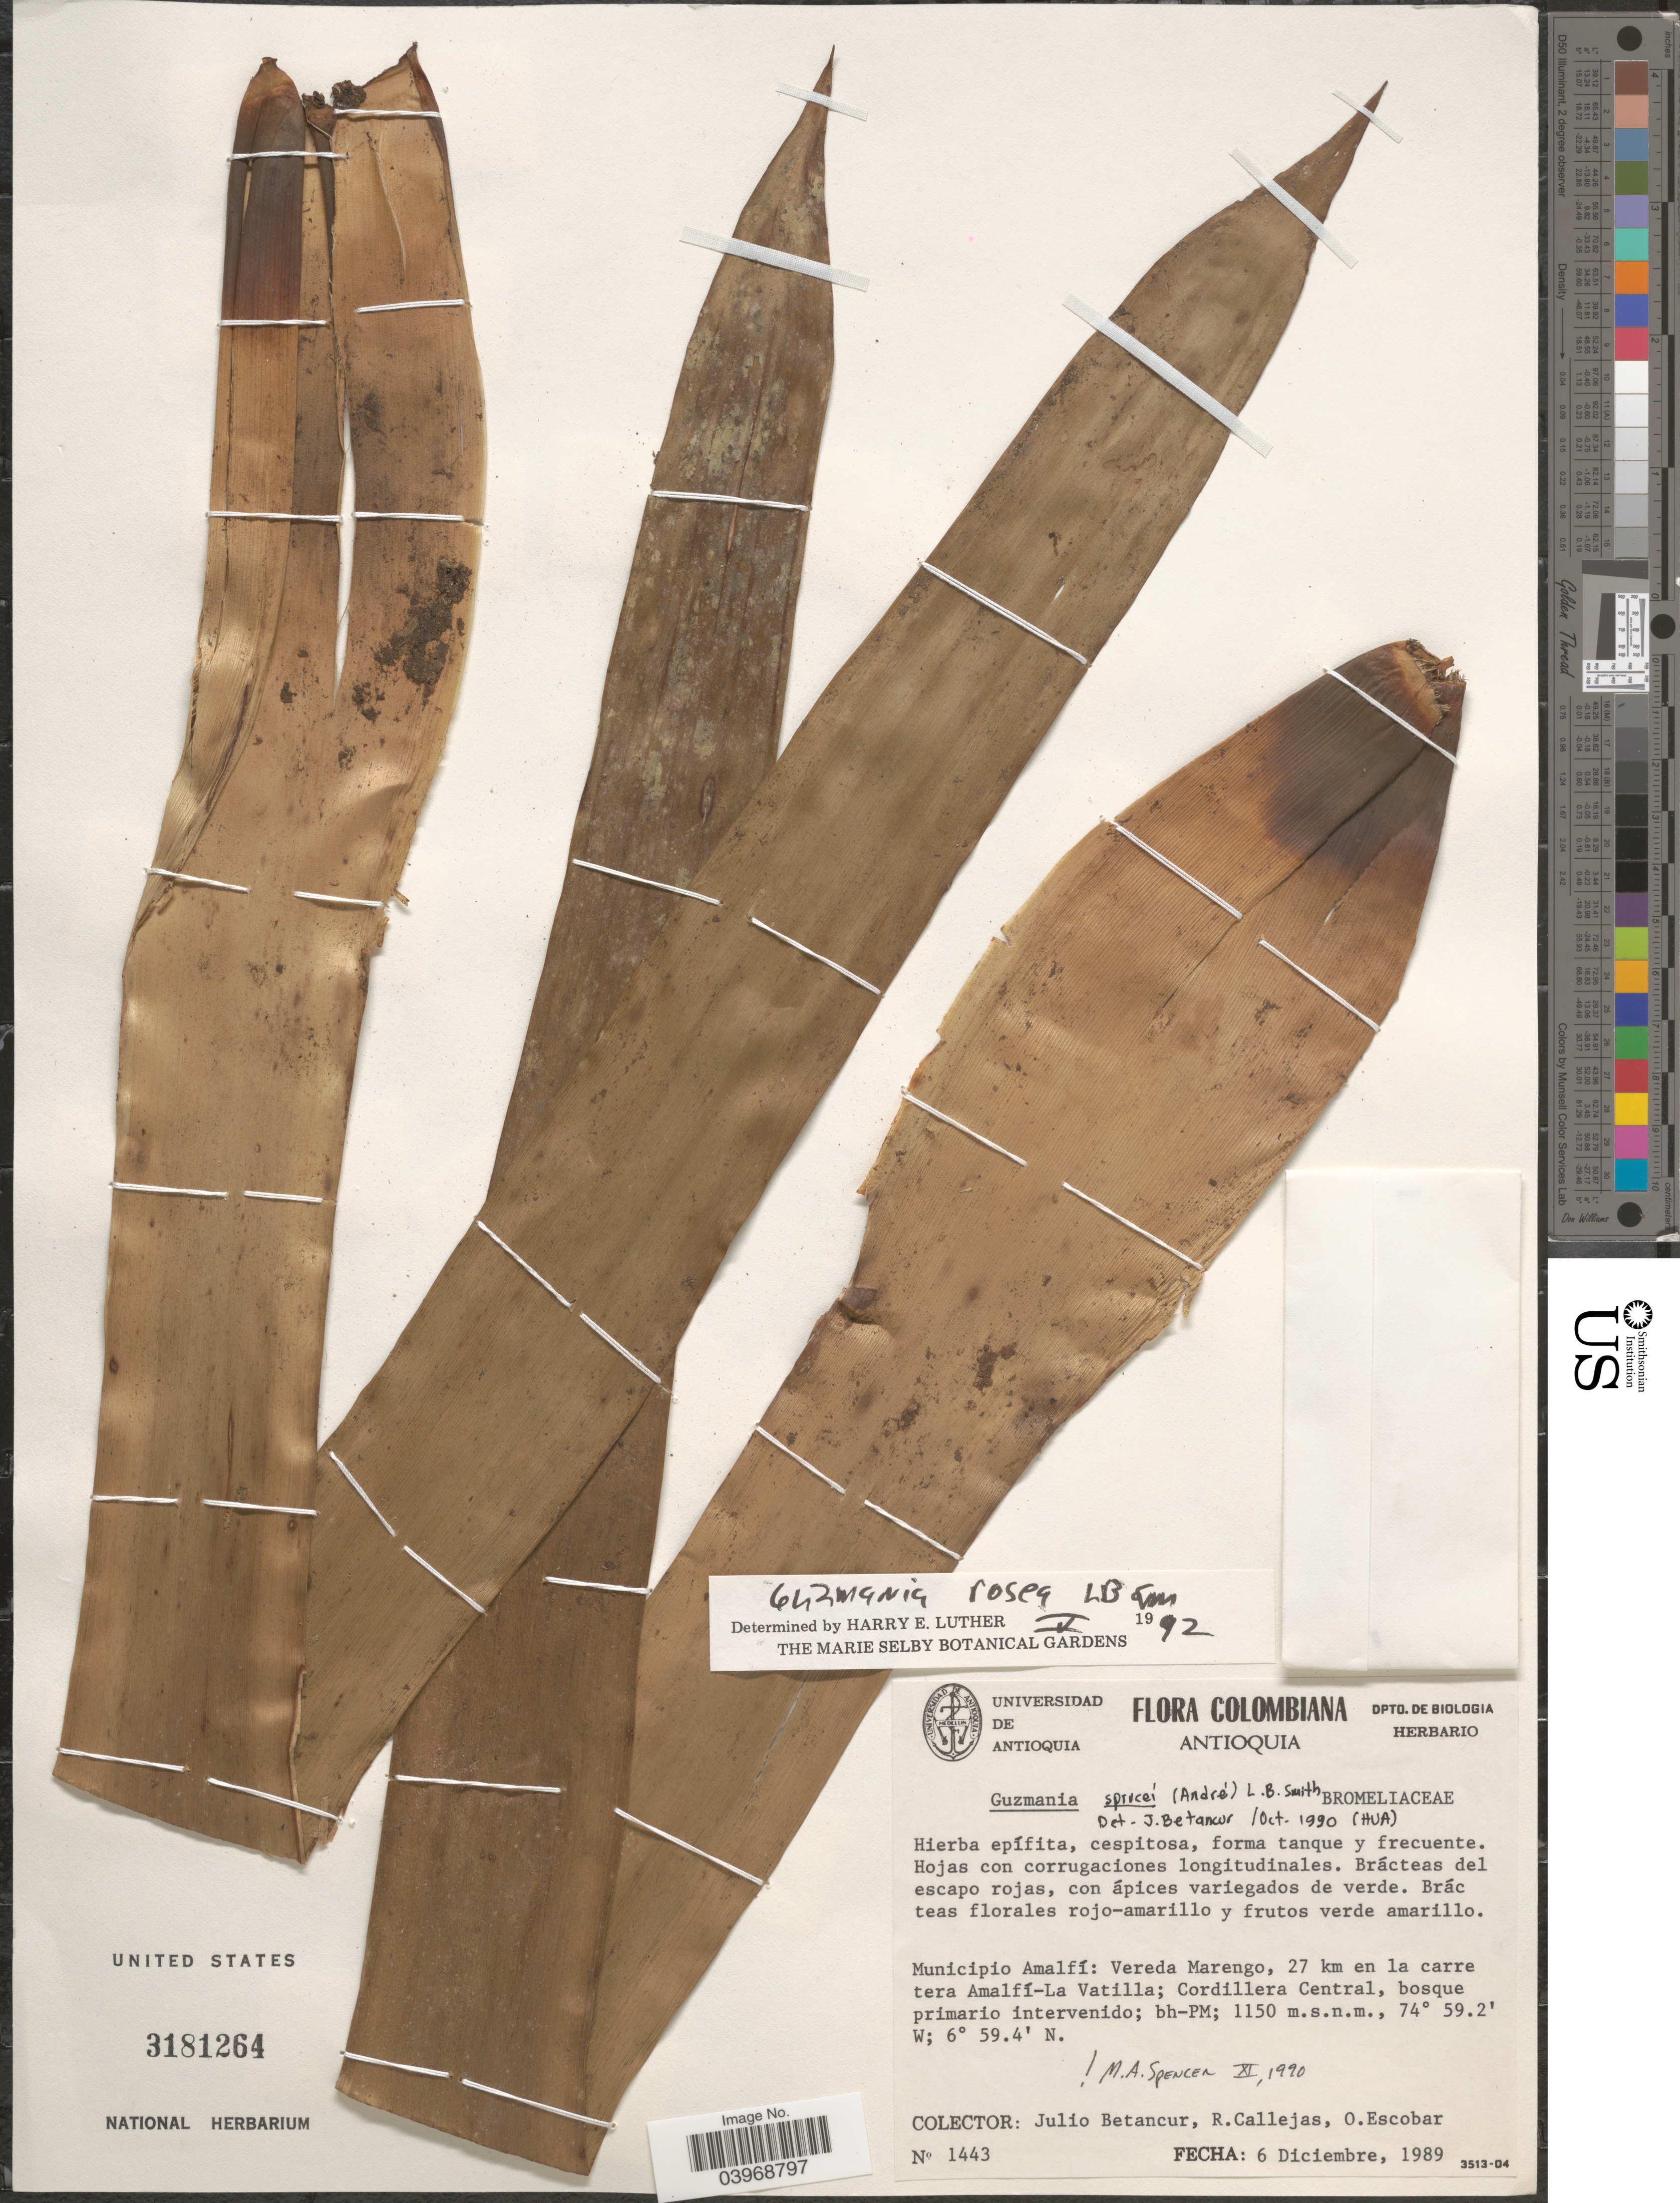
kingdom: Plantae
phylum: Tracheophyta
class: Liliopsida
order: Poales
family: Bromeliaceae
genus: Guzmania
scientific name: Guzmania sprucei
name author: (André) L.B. Sm.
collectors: J. Betancur, R. Callejas & O. Escobar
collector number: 1443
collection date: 1989-12-06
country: Colombia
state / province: Antioquia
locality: Municipio Amalfí: Vereda Marengo, 27 km en la carretera Amalfí-La Vatilla; Cordillera Central, bosque primario intervenido.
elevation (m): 1150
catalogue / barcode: US 3181264